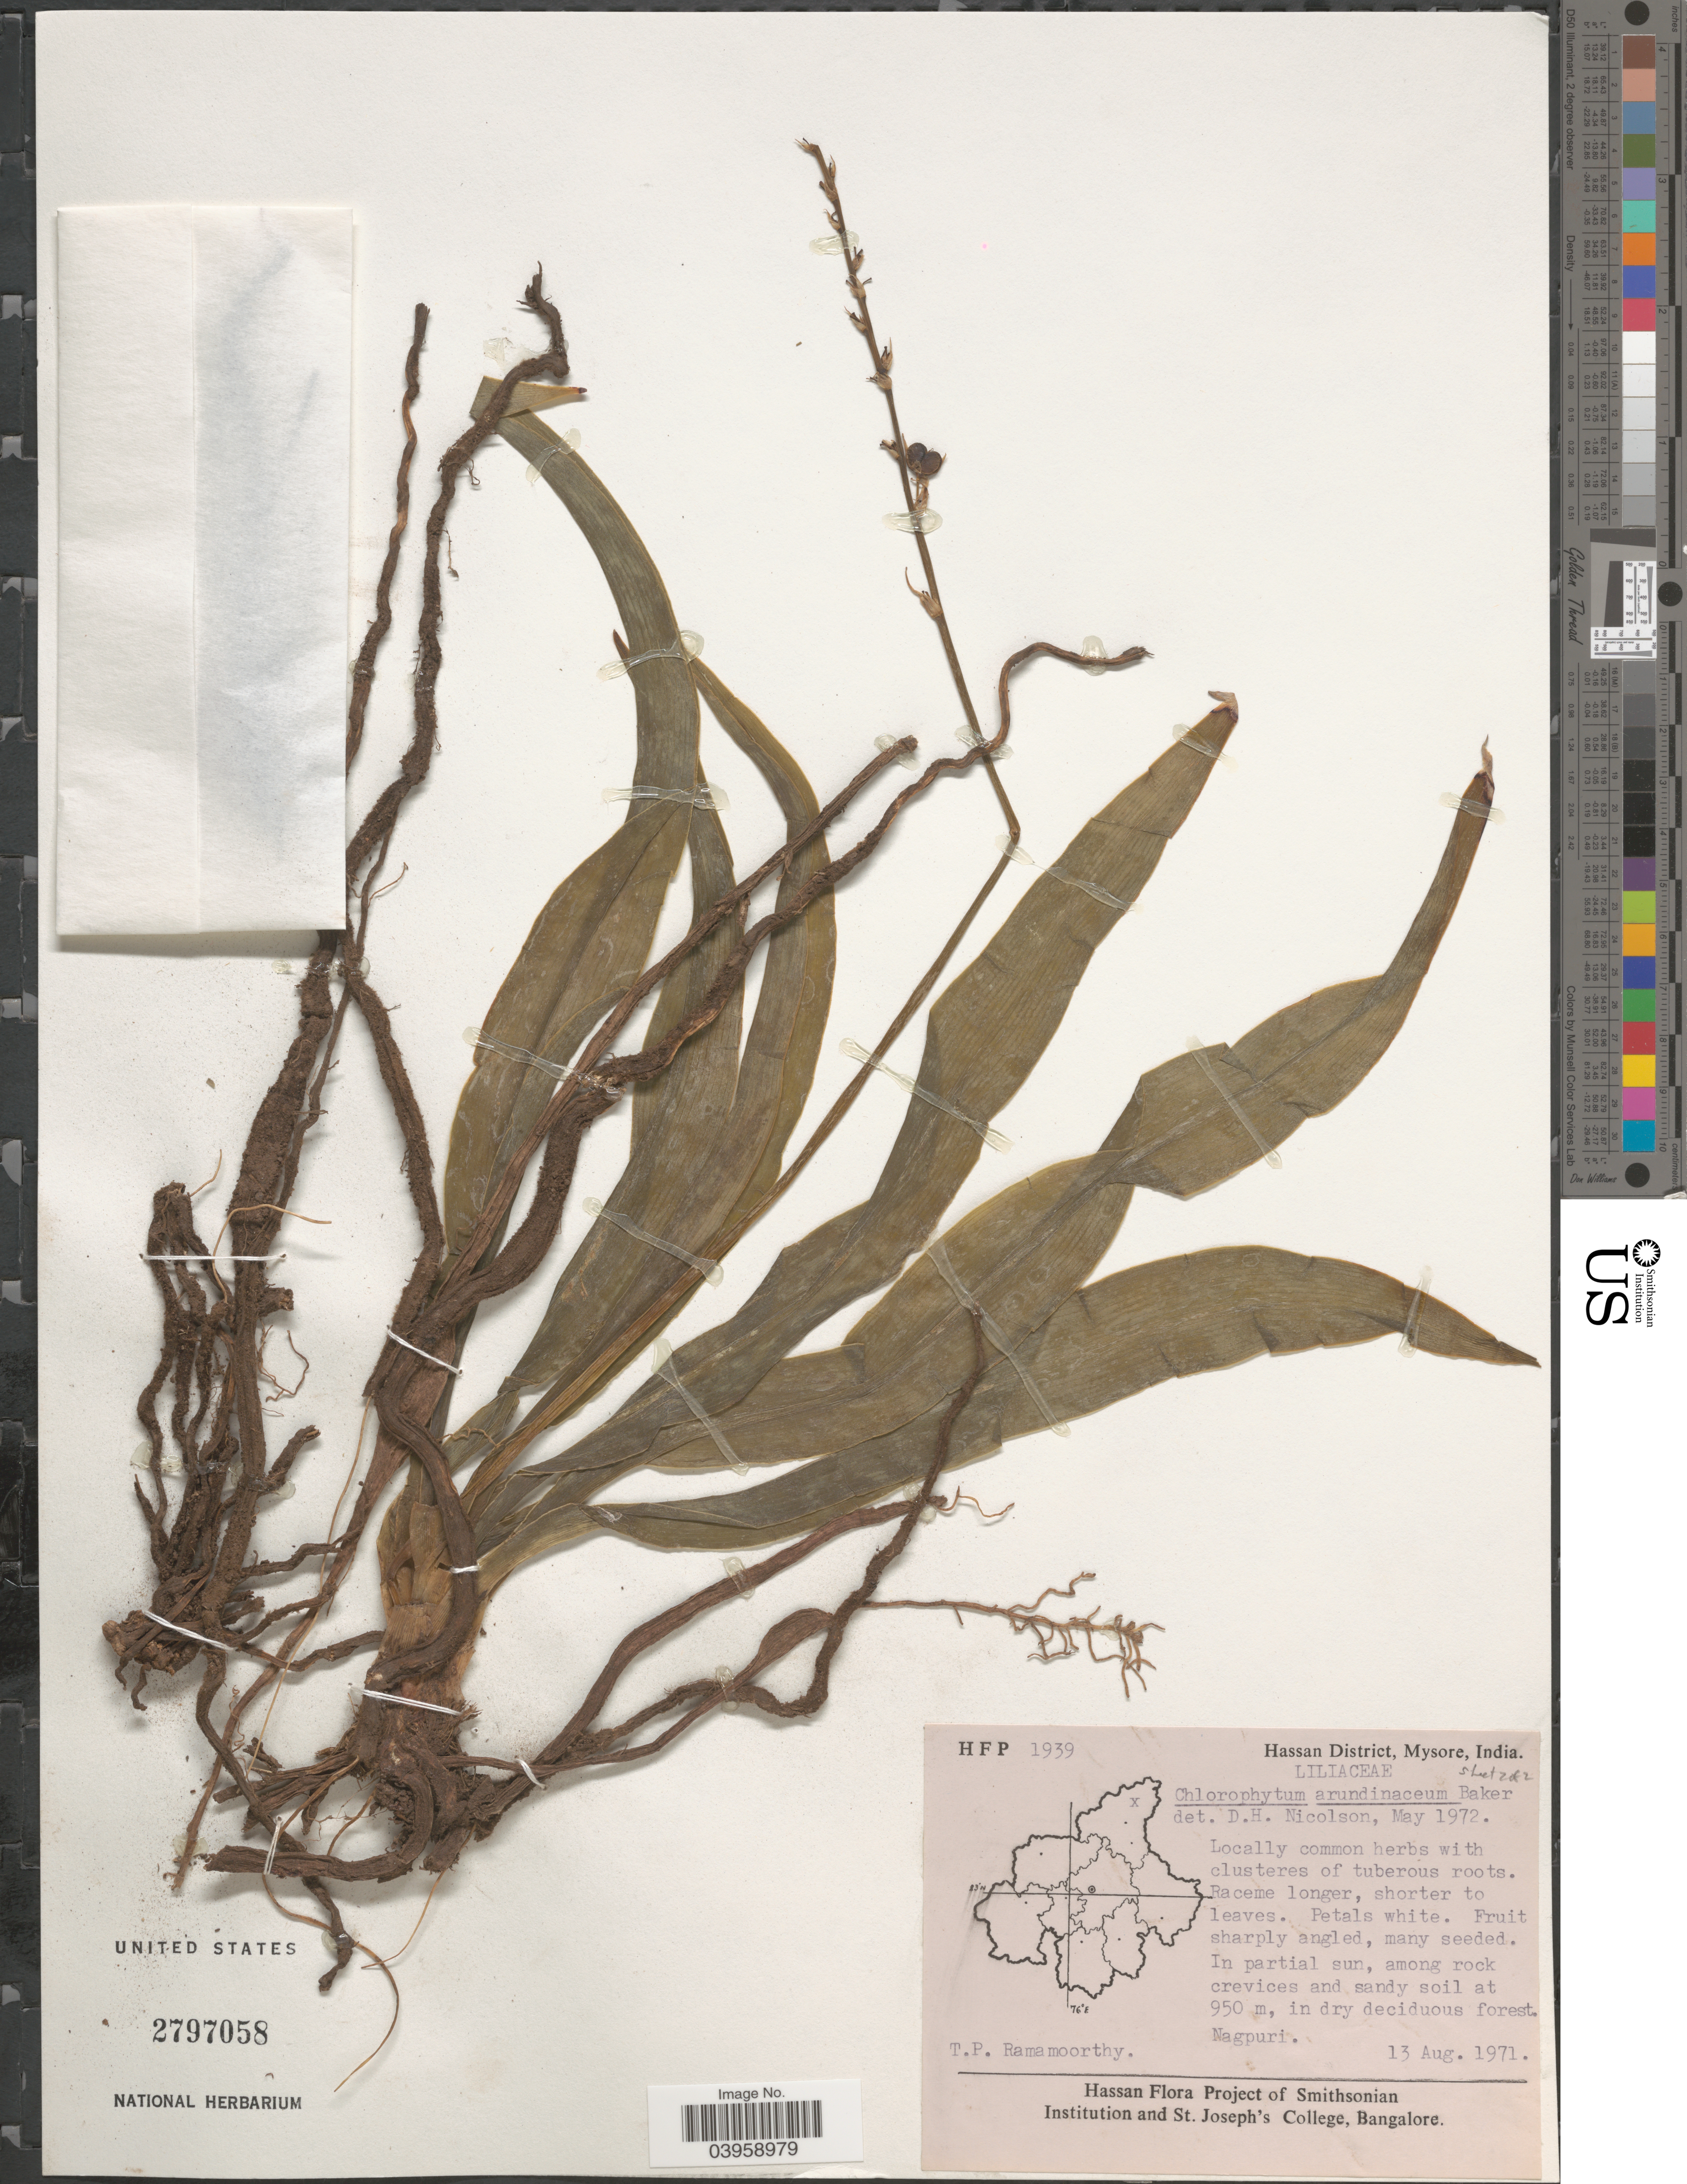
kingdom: Plantae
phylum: Tracheophyta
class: Liliopsida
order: Asparagales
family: Asparagaceae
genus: Chlorophytum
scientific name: Chlorophytum arundinaceum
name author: Baker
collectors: T. P. Ramamoorthy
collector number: H F P 1939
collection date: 1971-08-13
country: India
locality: Hassan District, Mysore. Nagpuri.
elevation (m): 950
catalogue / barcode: US 2797058